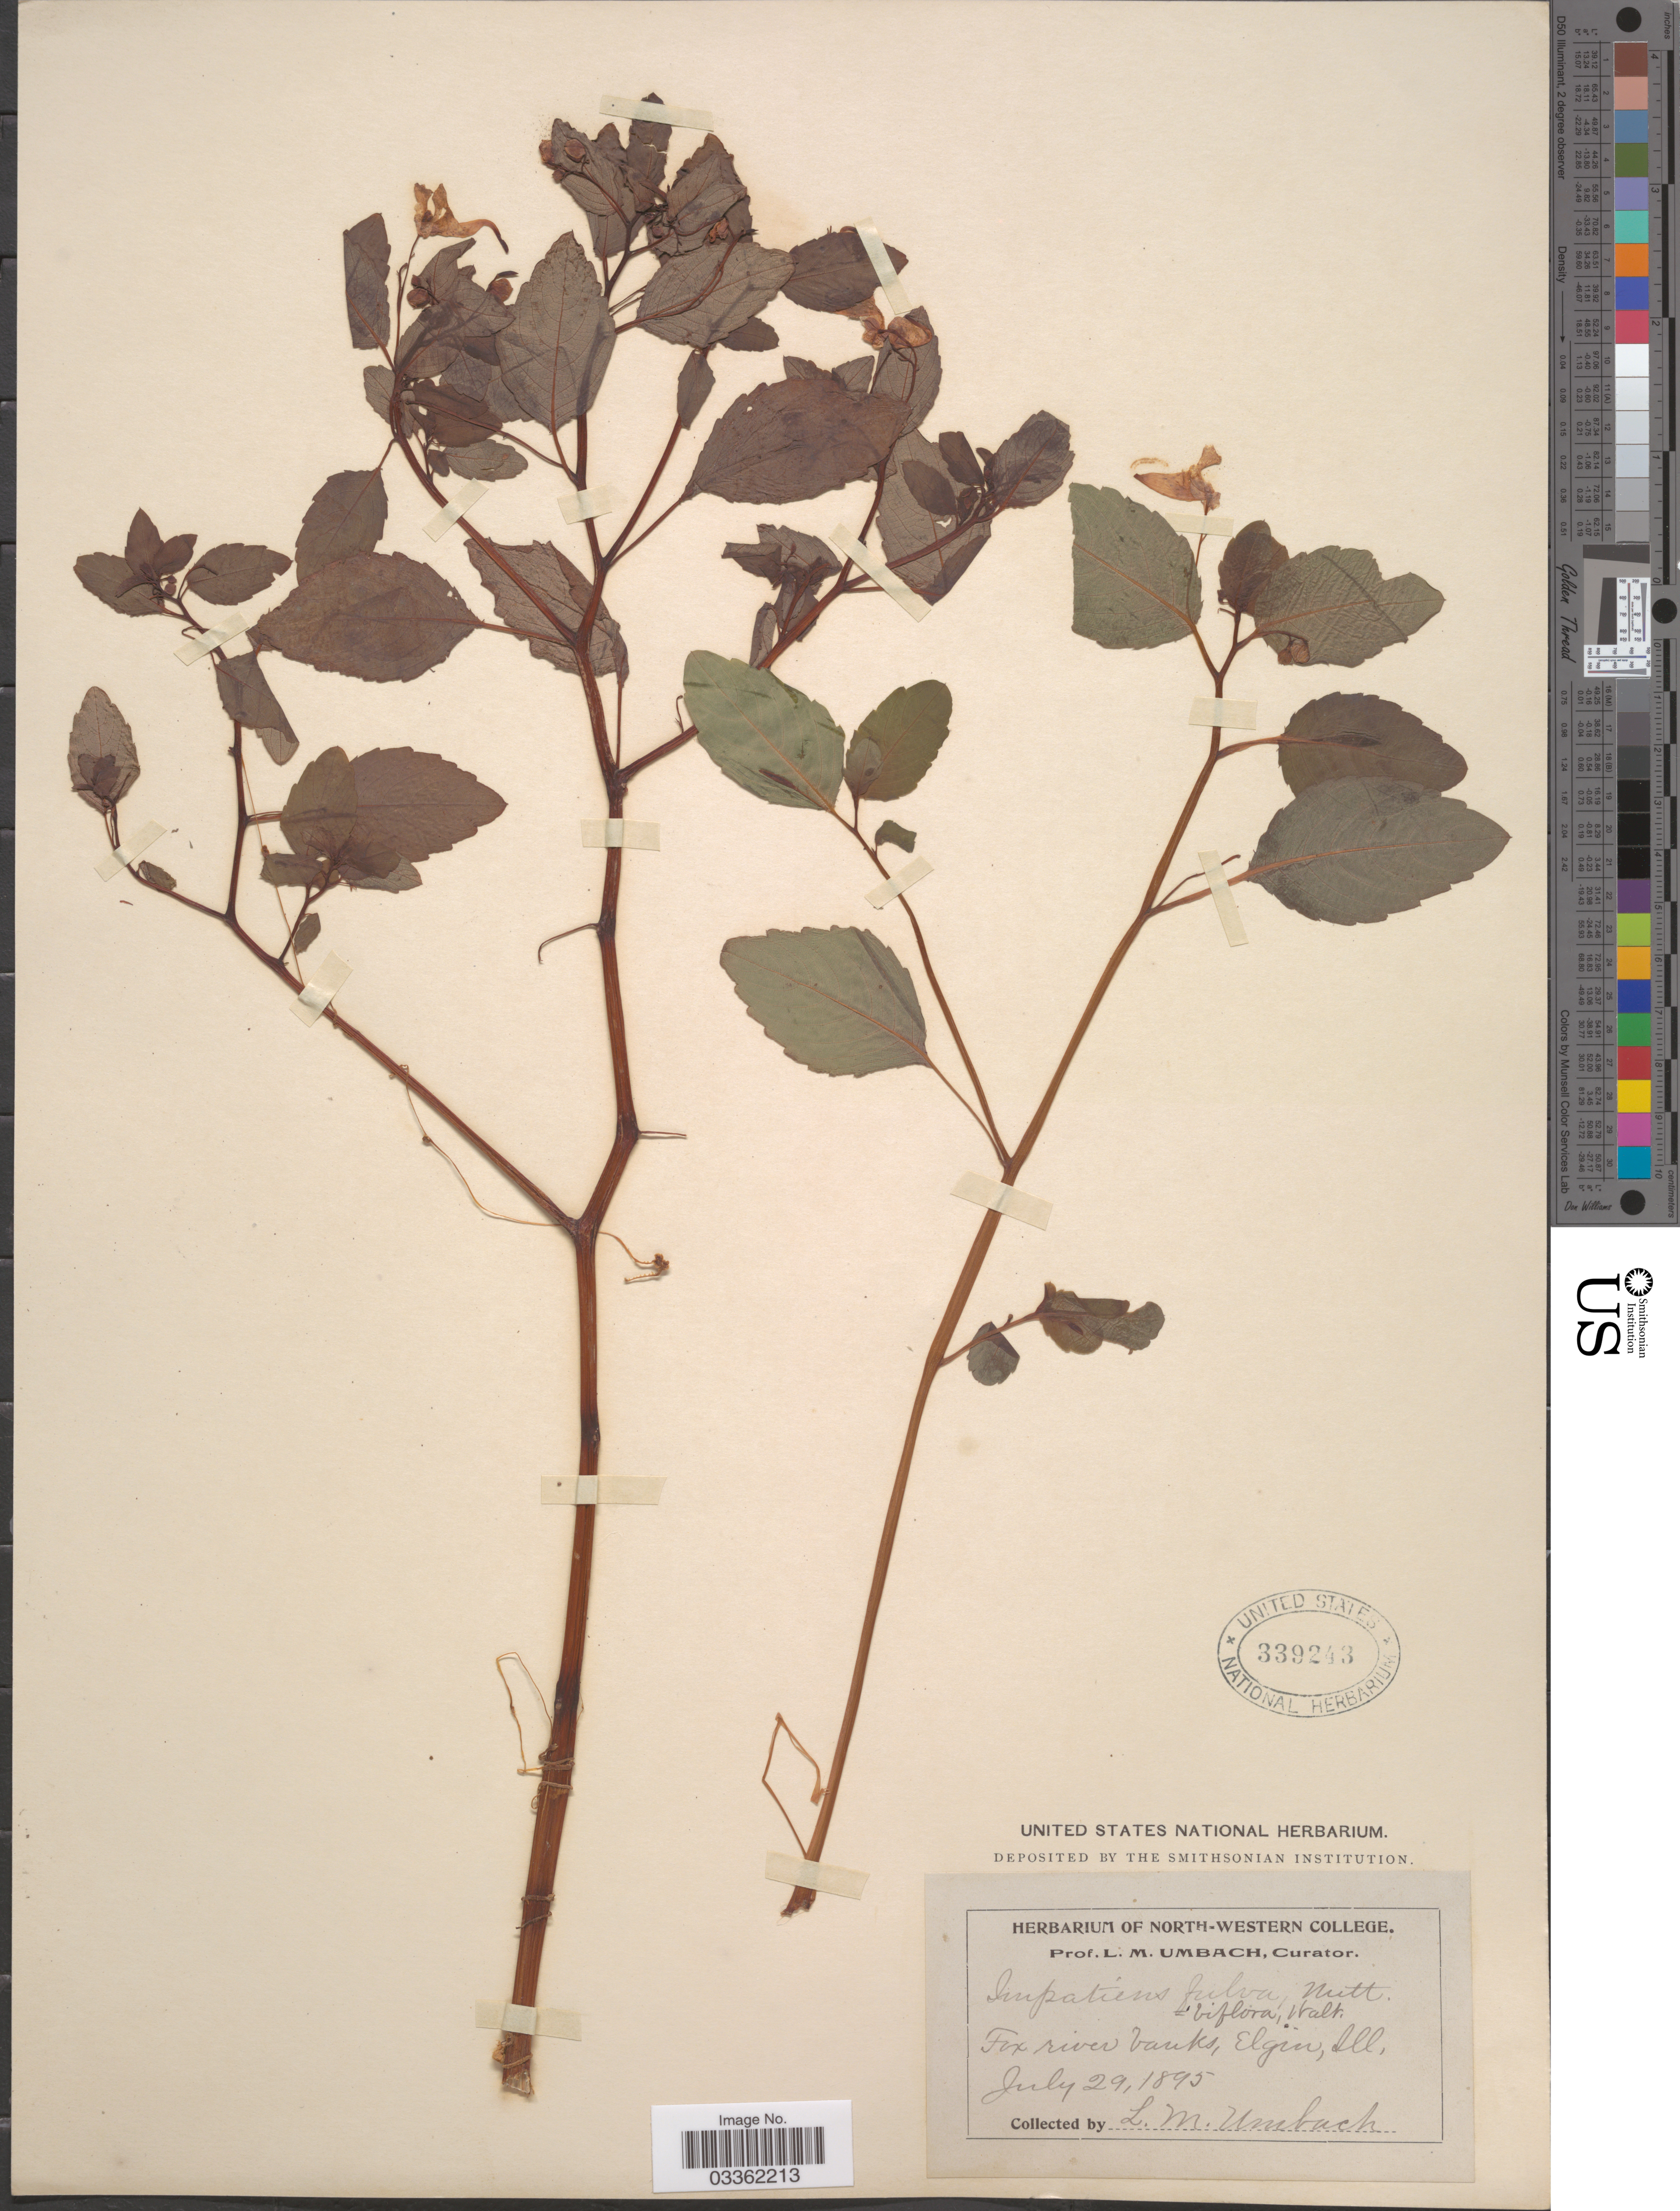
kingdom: Plantae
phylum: Tracheophyta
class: Magnoliopsida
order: Ericales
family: Balsaminaceae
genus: Impatiens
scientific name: Impatiens capensis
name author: Meerb.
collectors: L. M. Umbach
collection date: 1895-07-29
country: United States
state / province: Illinois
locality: Fox river banks, Elgin.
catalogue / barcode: US 339243